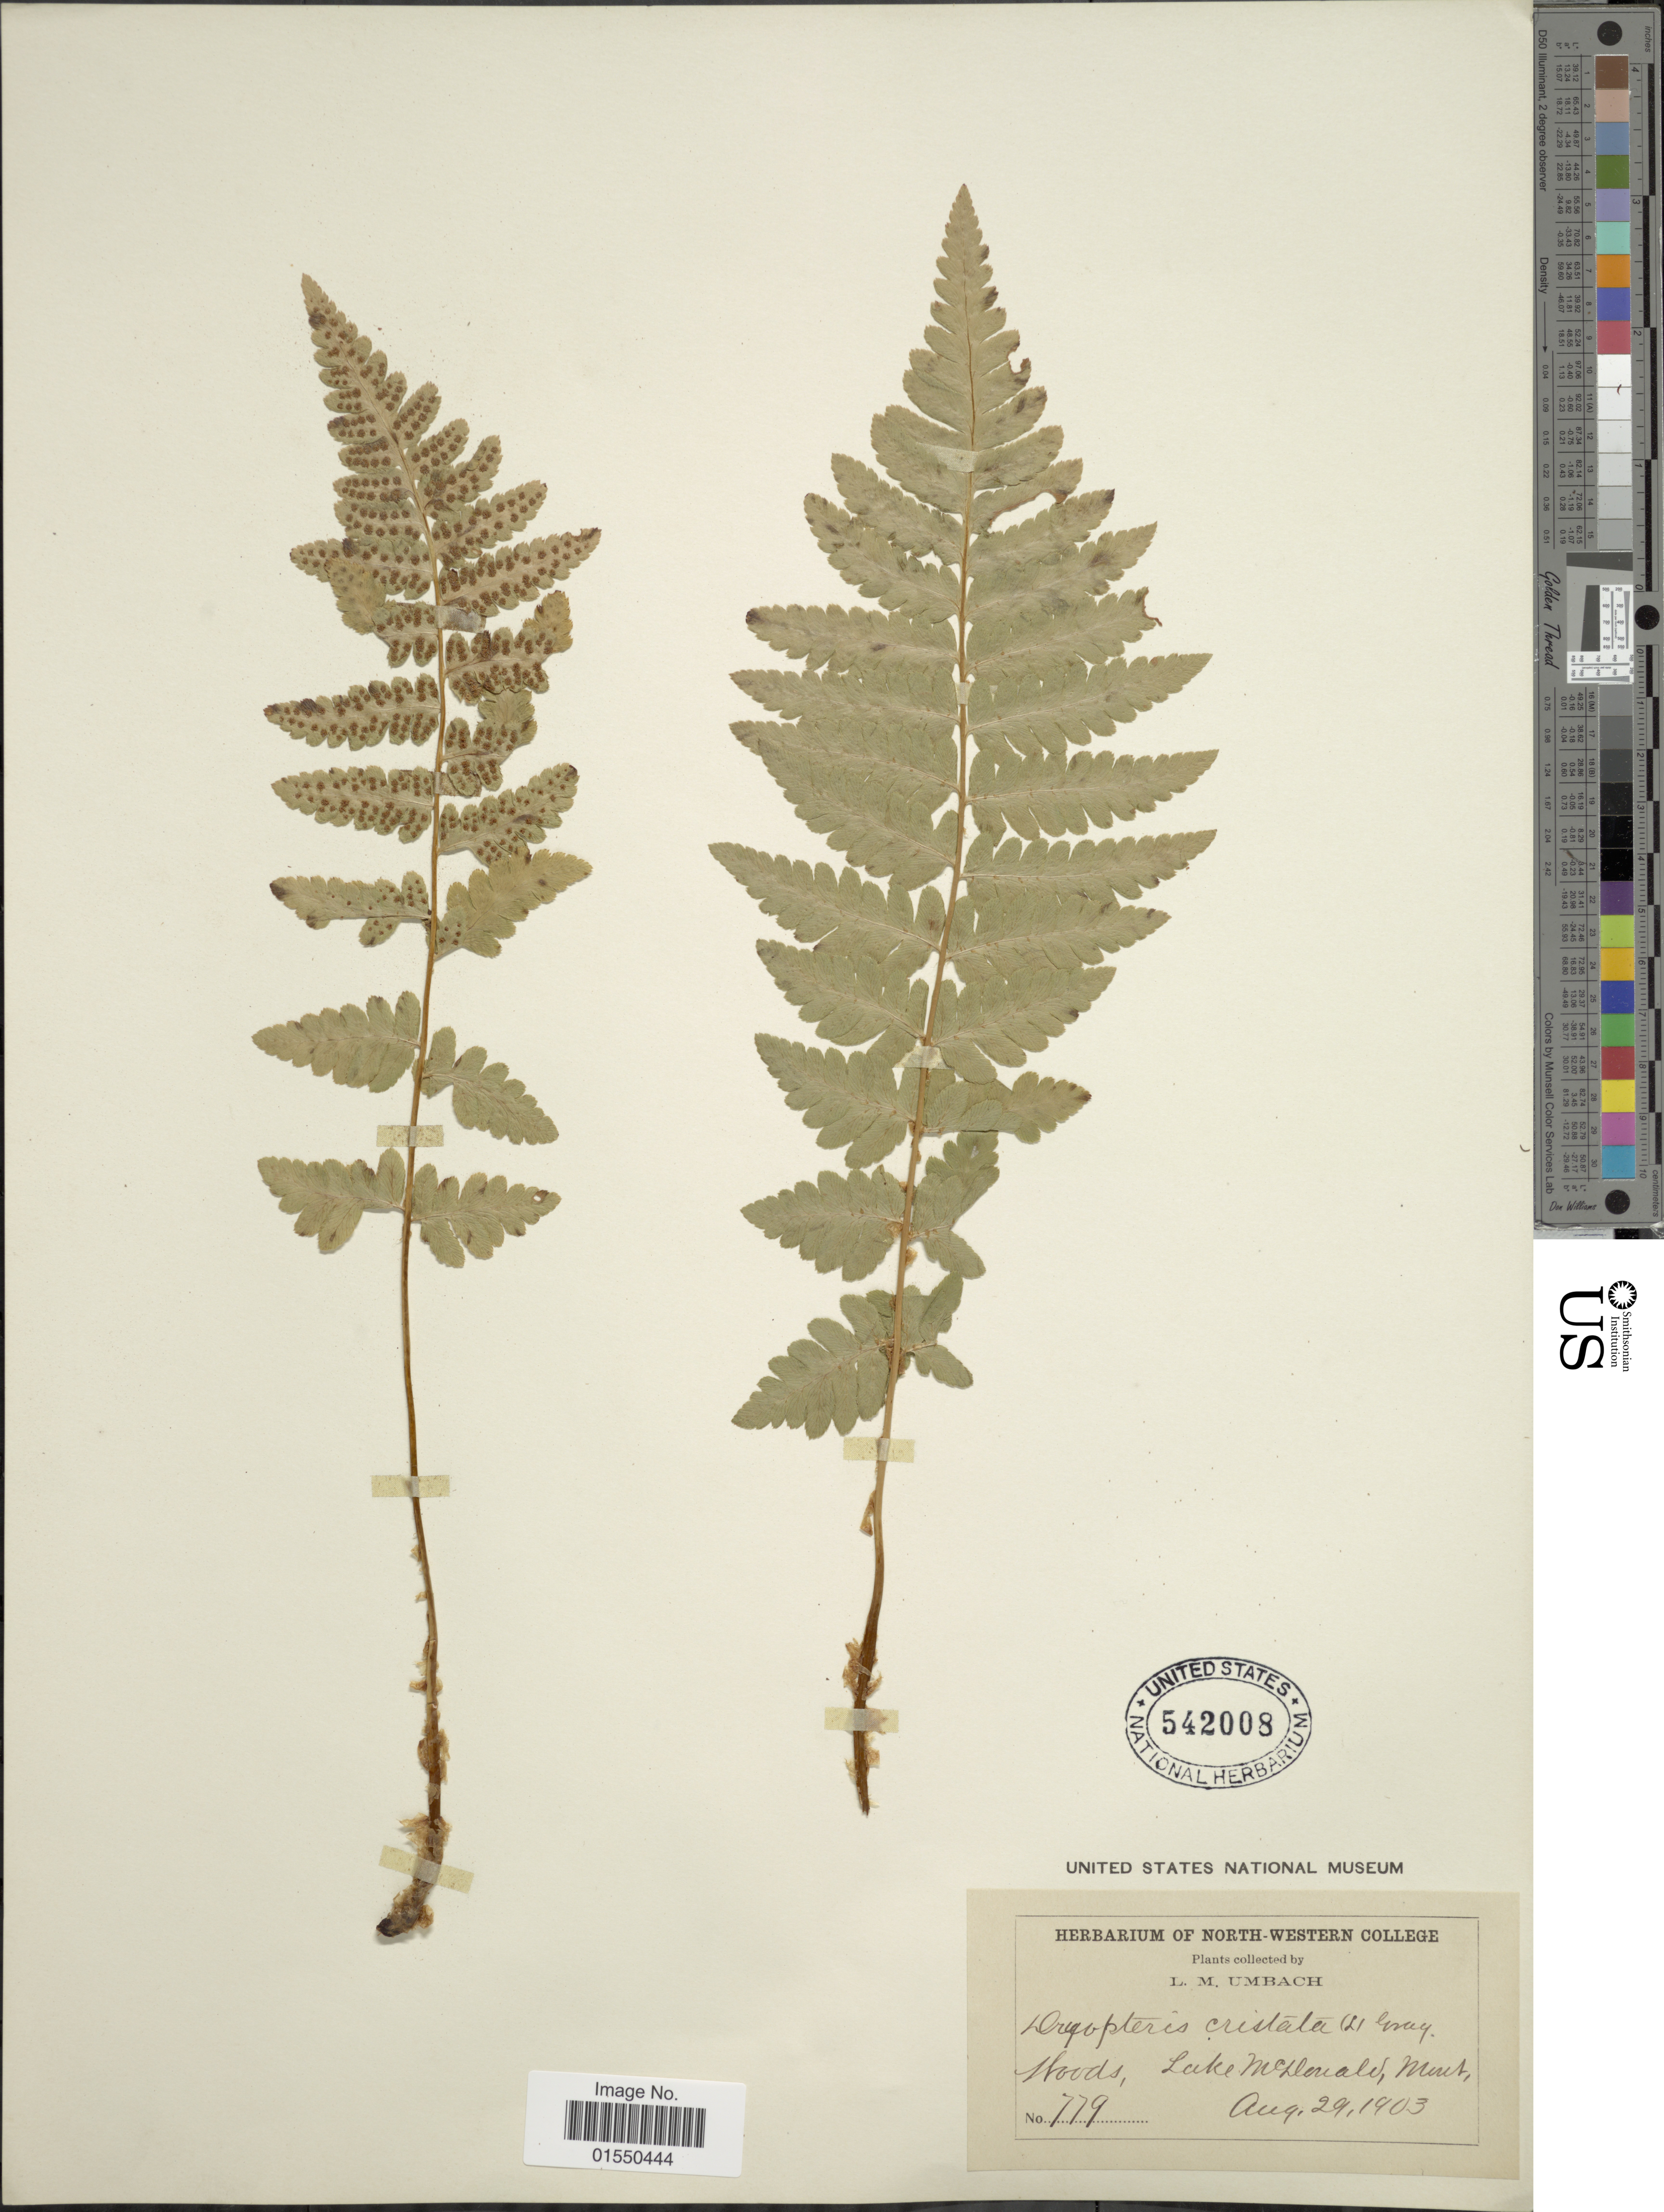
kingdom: Plantae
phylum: Tracheophyta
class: Polypodiopsida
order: Polypodiales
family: Dryopteridaceae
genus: Dryopteris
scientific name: Dryopteris cristata var. spinulosa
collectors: L. M. Umbach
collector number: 779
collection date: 1903-08-29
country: United States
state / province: Montana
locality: Woods, Lake McDonald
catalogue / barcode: US 542008